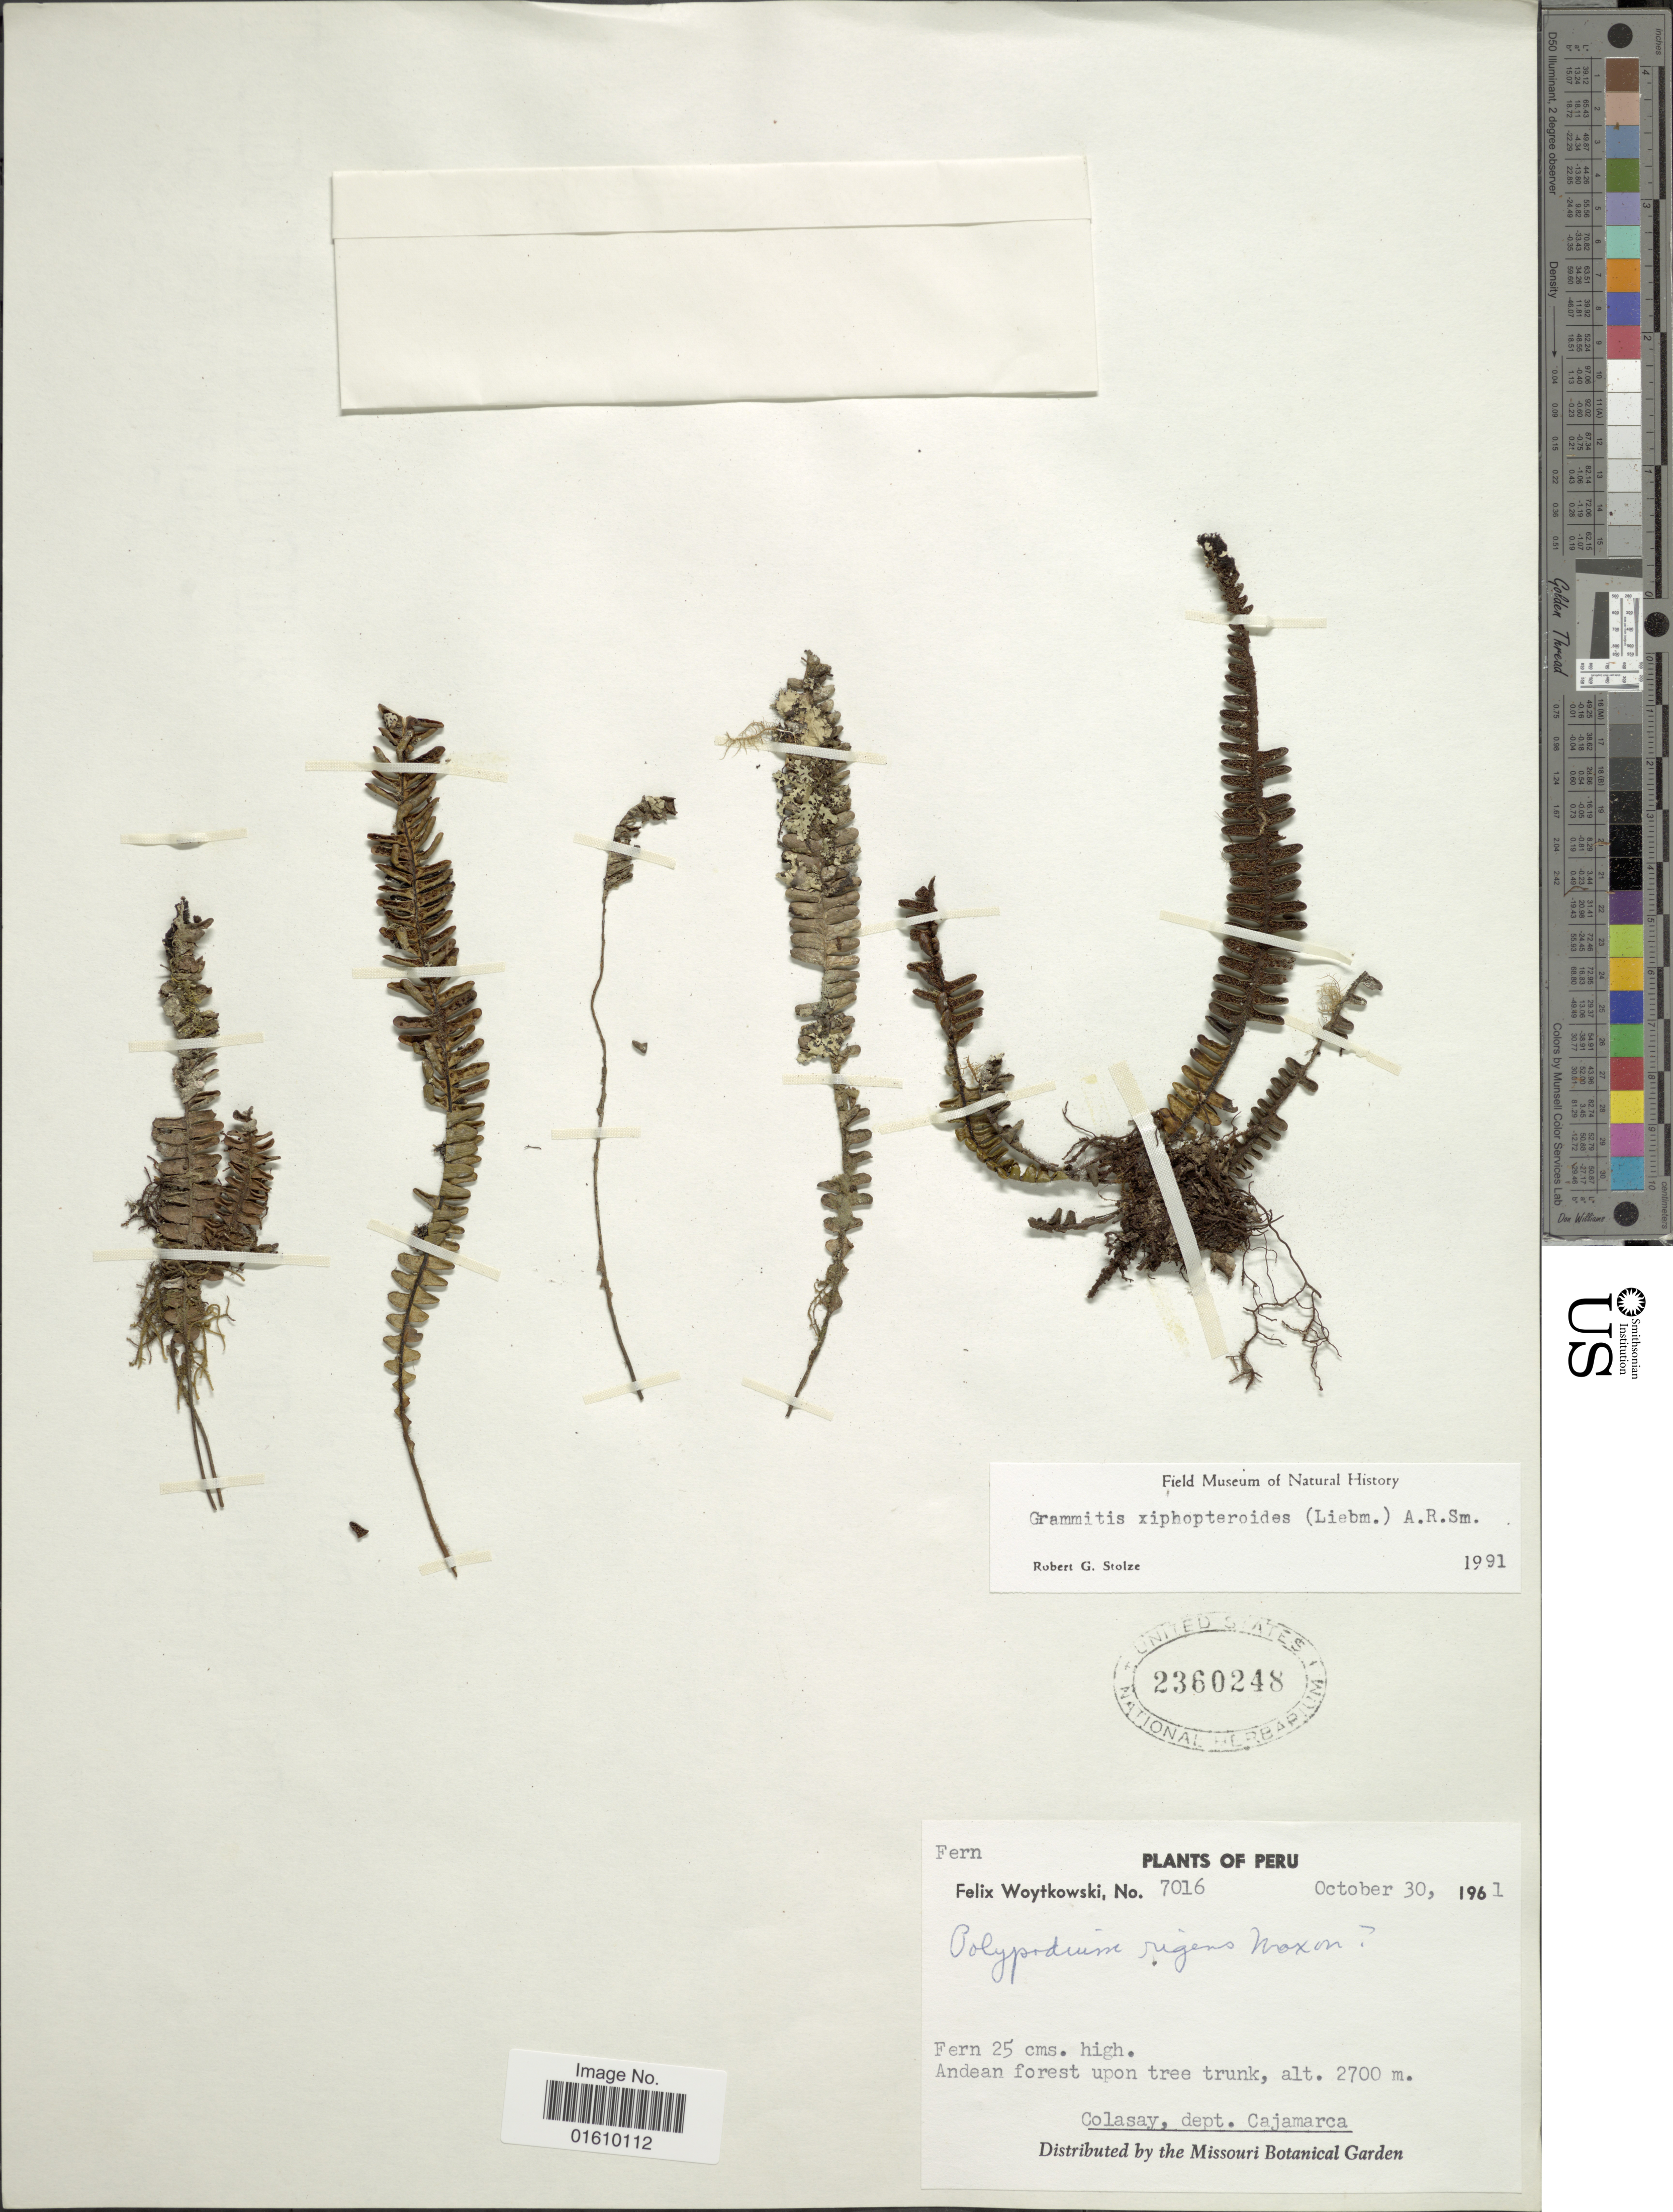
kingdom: Plantae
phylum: Tracheophyta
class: Polypodiopsida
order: Polypodiales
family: Polypodiaceae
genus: Melpomene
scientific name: Melpomene xiphopteroides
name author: (Liebm.) A.R. Sm. & R.C. Moran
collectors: F. Woytkowski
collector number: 7016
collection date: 1961-10-30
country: Peru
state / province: Cajamarca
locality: Colasay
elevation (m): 2700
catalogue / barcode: US 2360248